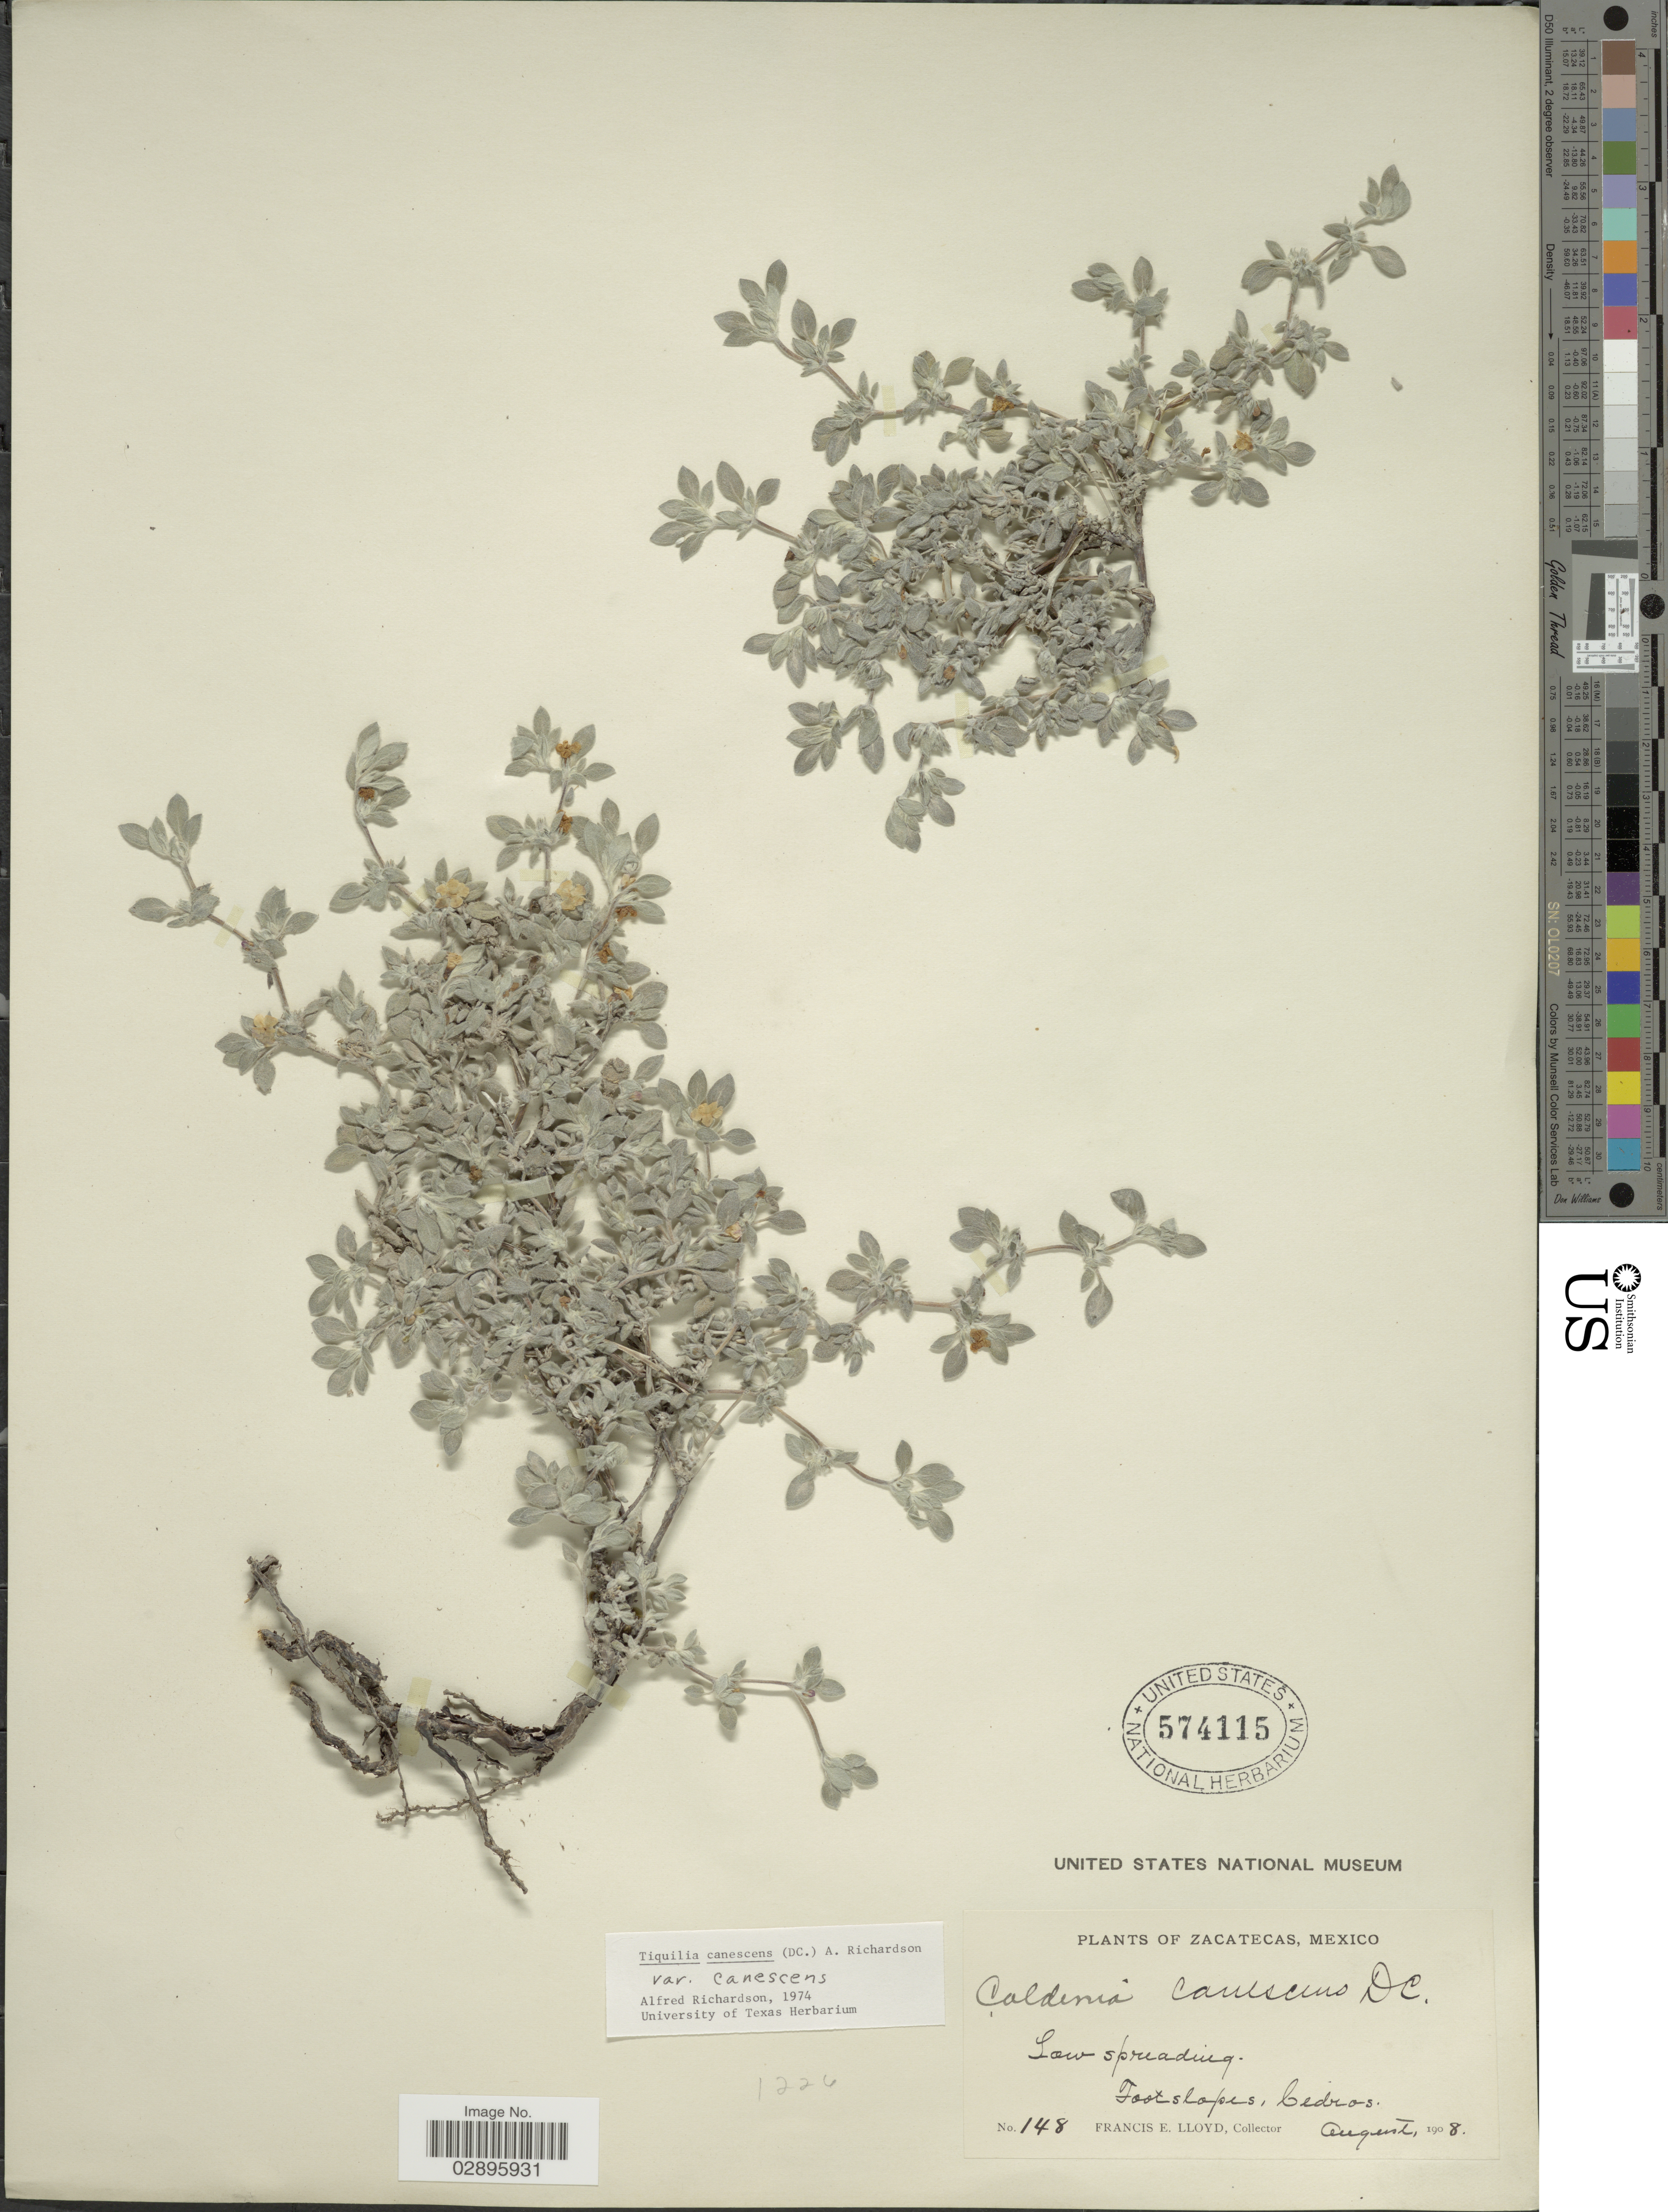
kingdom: Plantae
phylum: Tracheophyta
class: Magnoliopsida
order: Boraginales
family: Ehretiaceae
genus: Tiquilia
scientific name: Tiquilia canescens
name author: (A. DC.) A.T. Richardson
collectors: Lloyd, C. E.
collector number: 148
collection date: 1908-08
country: Mexico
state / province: Zacatecas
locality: Foot slopes, Cedros.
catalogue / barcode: US 574115